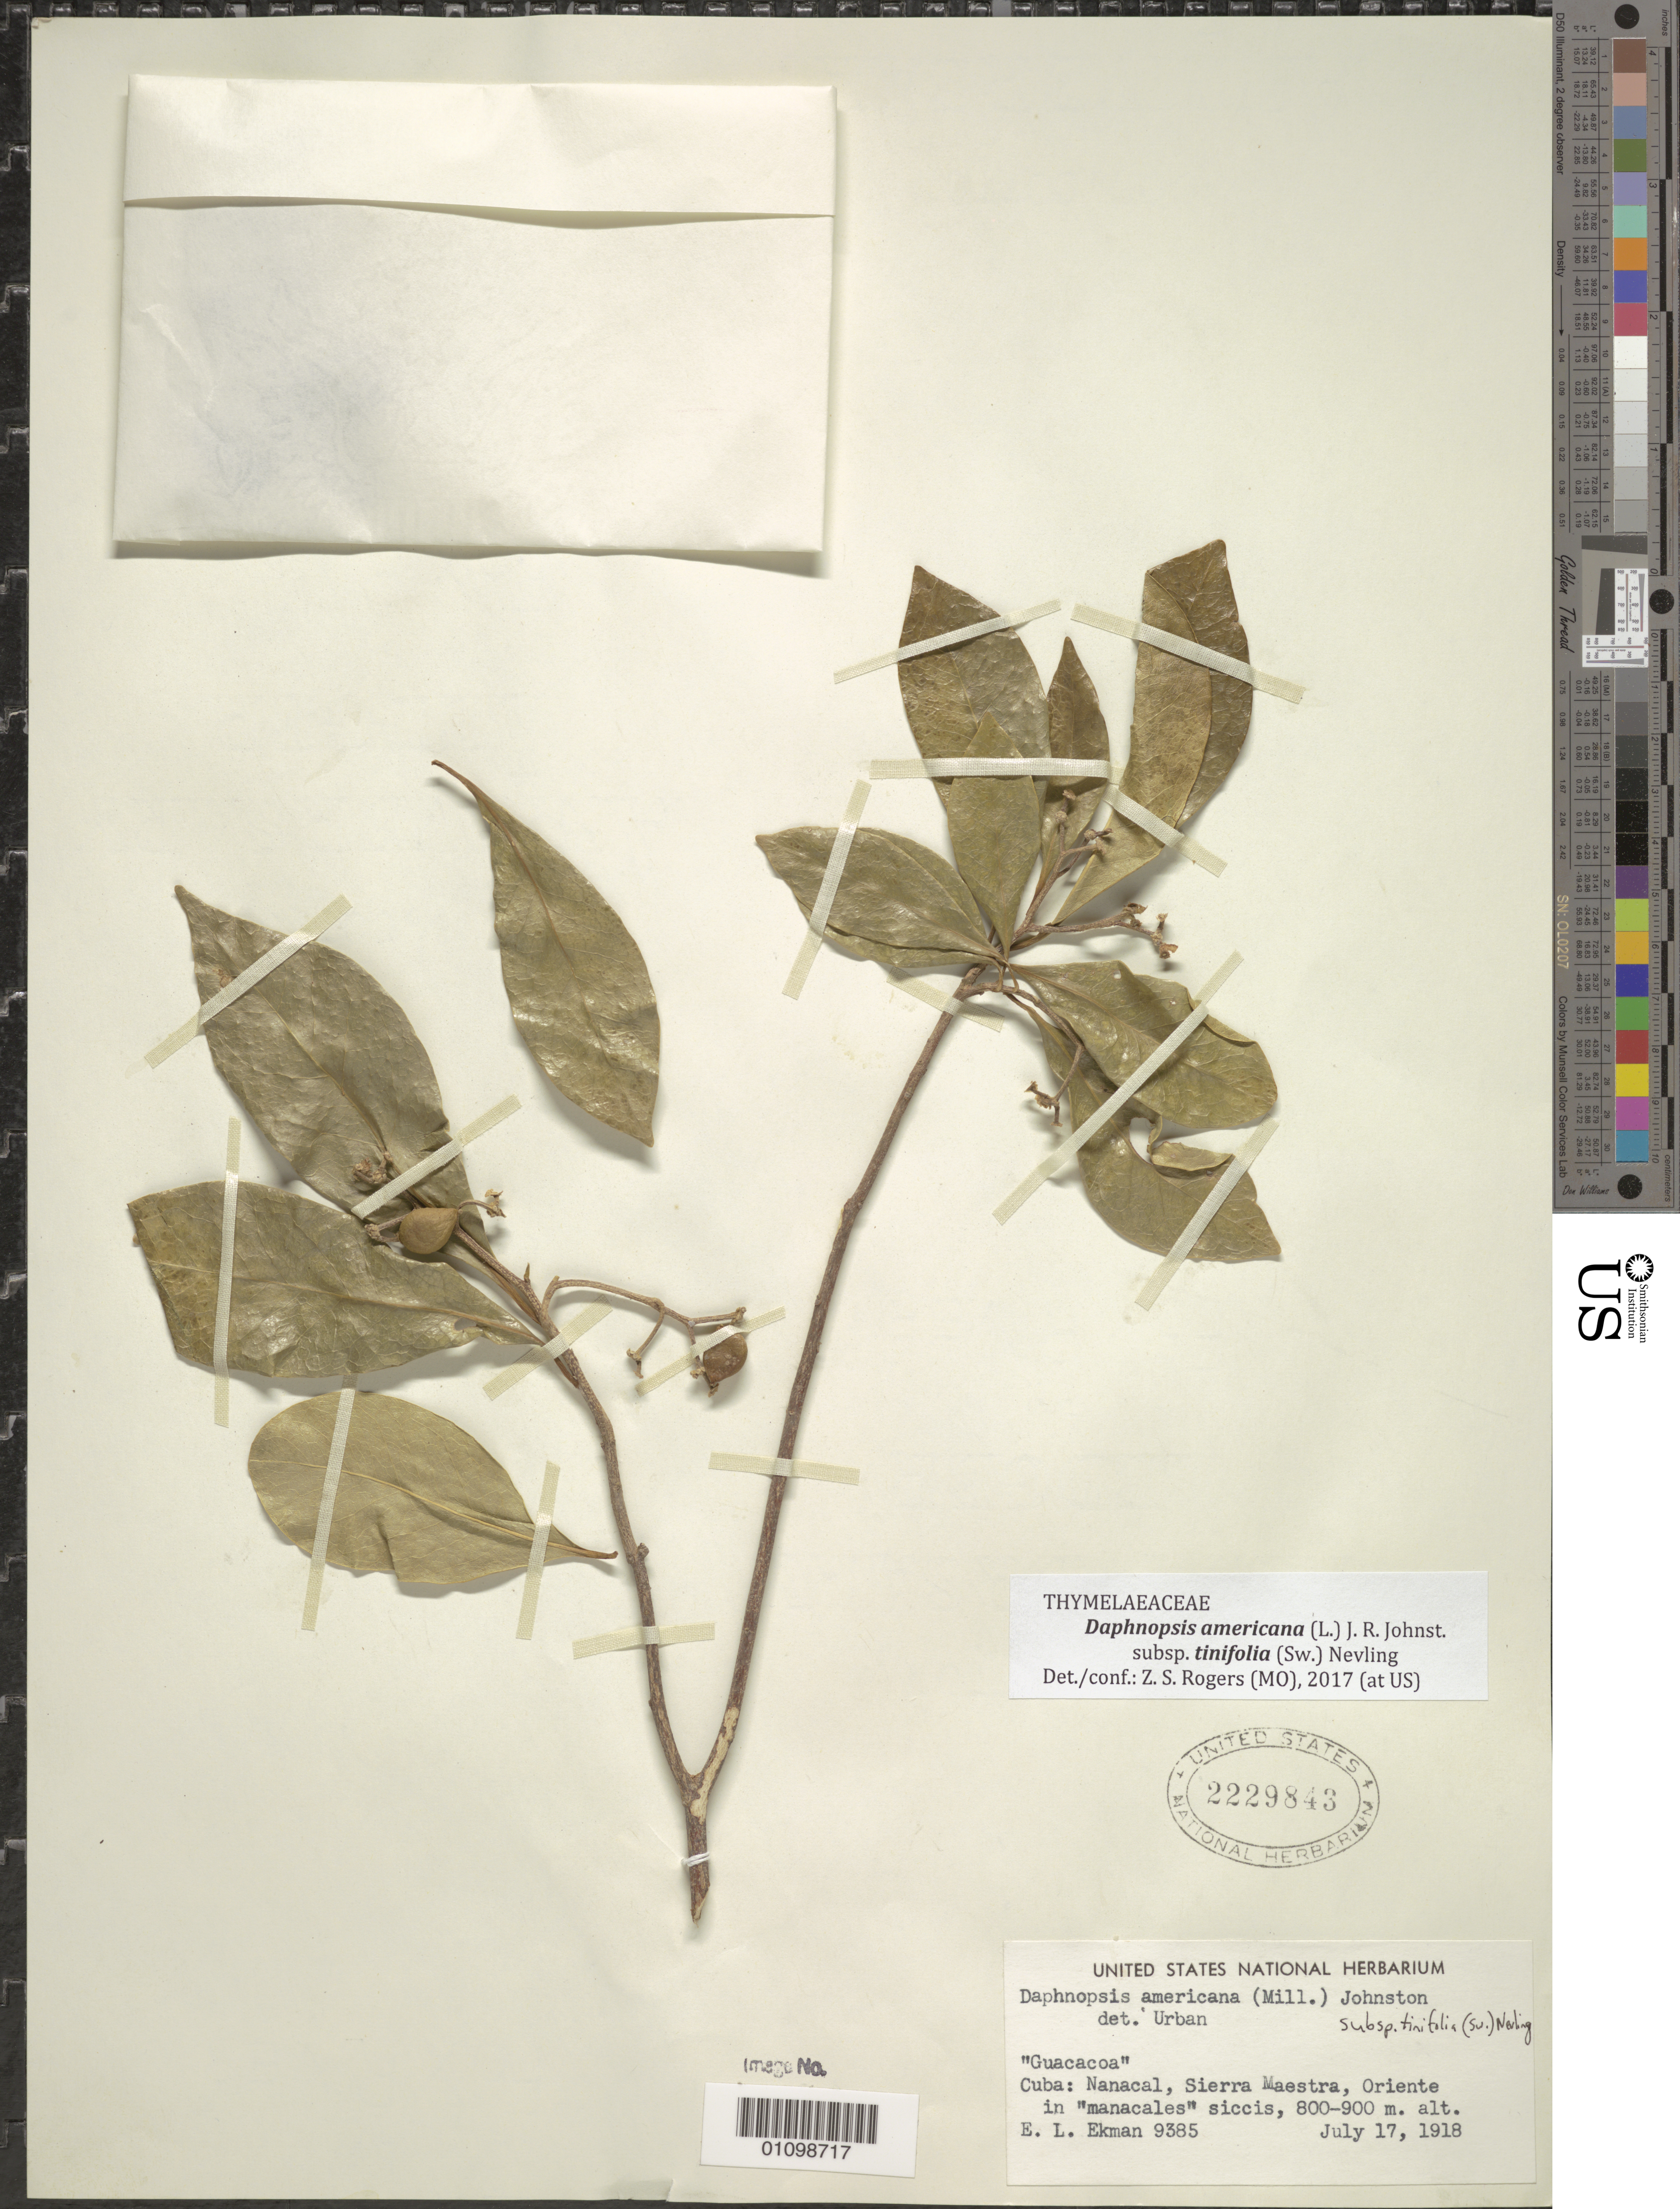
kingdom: Plantae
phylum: Tracheophyta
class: Magnoliopsida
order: Malvales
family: Thymelaeaceae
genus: Daphnopsis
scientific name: Daphnopsis americana subsp. tinifolia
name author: (Sw.) Nevling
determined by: Rogers, Z. S.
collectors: E. L. Ekman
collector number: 9385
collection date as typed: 17 Jul 1918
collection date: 1918-07-17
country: Cuba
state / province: Oriente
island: Cuba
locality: Guacacoa Nanacal, Sierra Maestra In manacales siccis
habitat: In "manacales" siccis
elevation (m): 800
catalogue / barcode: US 2229843